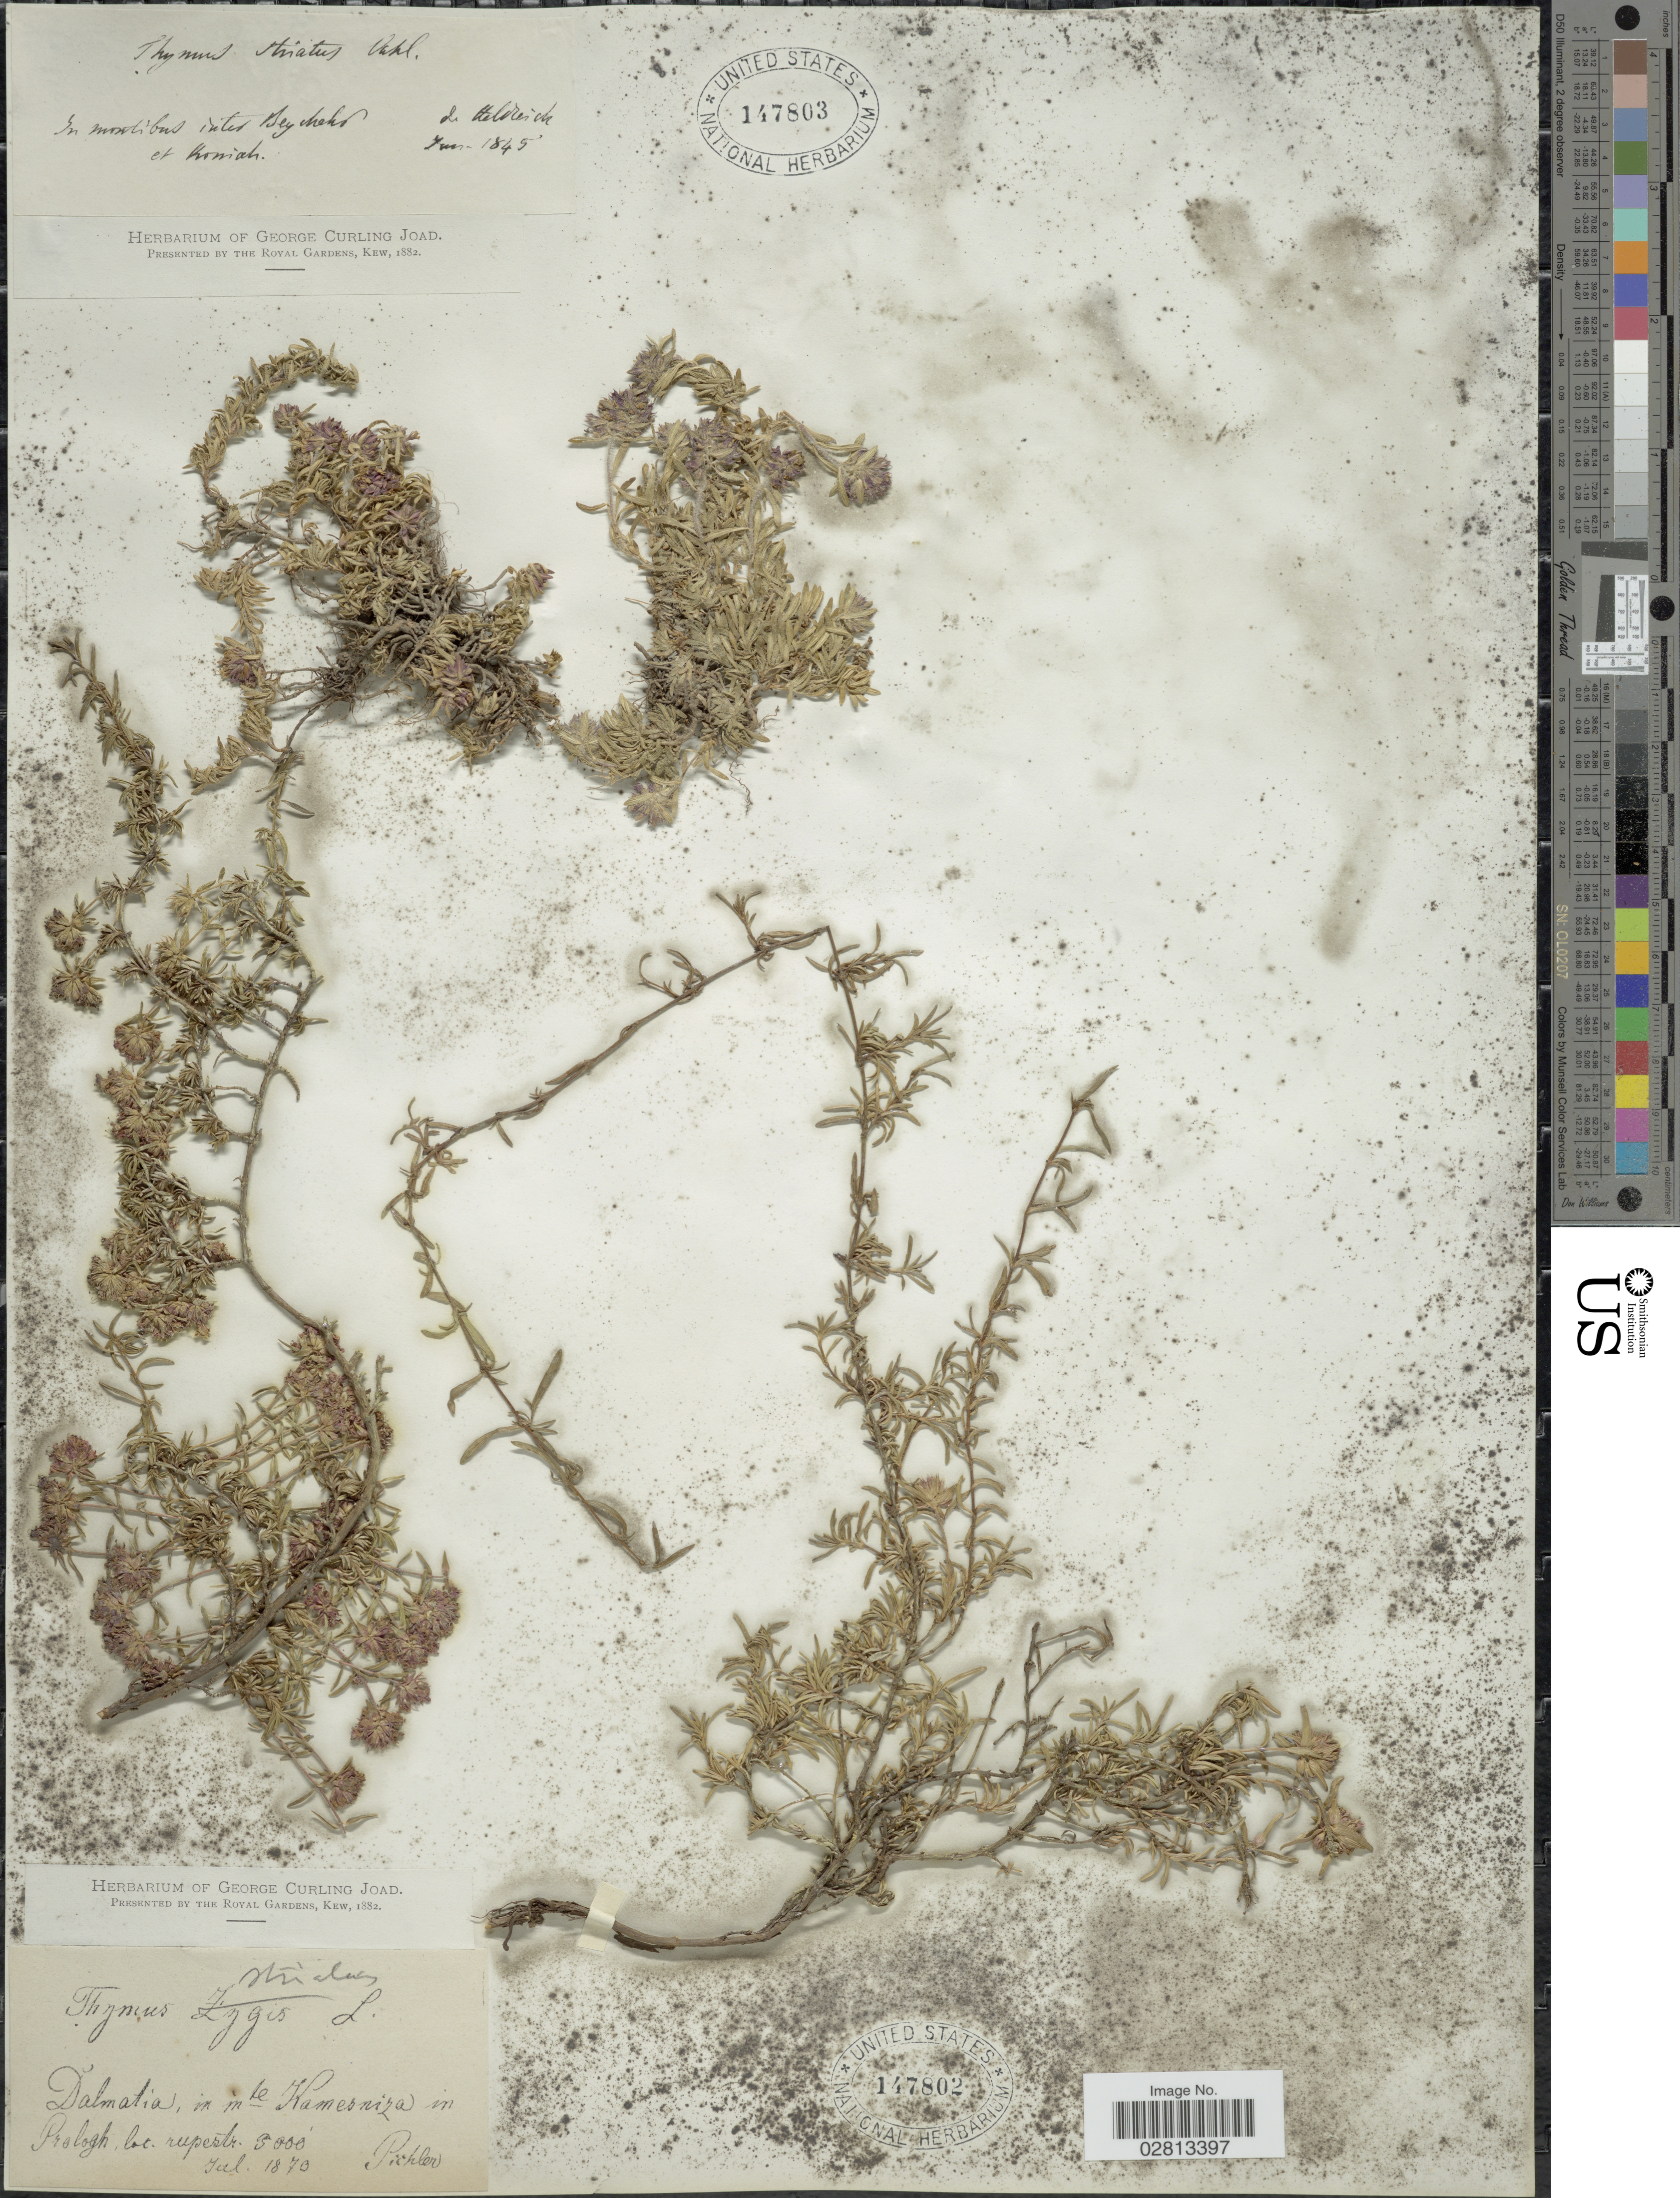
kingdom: Plantae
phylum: Tracheophyta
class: Magnoliopsida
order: Lamiales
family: Lamiaceae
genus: Thymus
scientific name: Thymus striatus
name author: Vahl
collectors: -. De Heldreich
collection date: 1845-06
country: Turkey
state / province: Konya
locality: In montibus inter Beychehr et Koniah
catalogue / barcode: US 147803-2